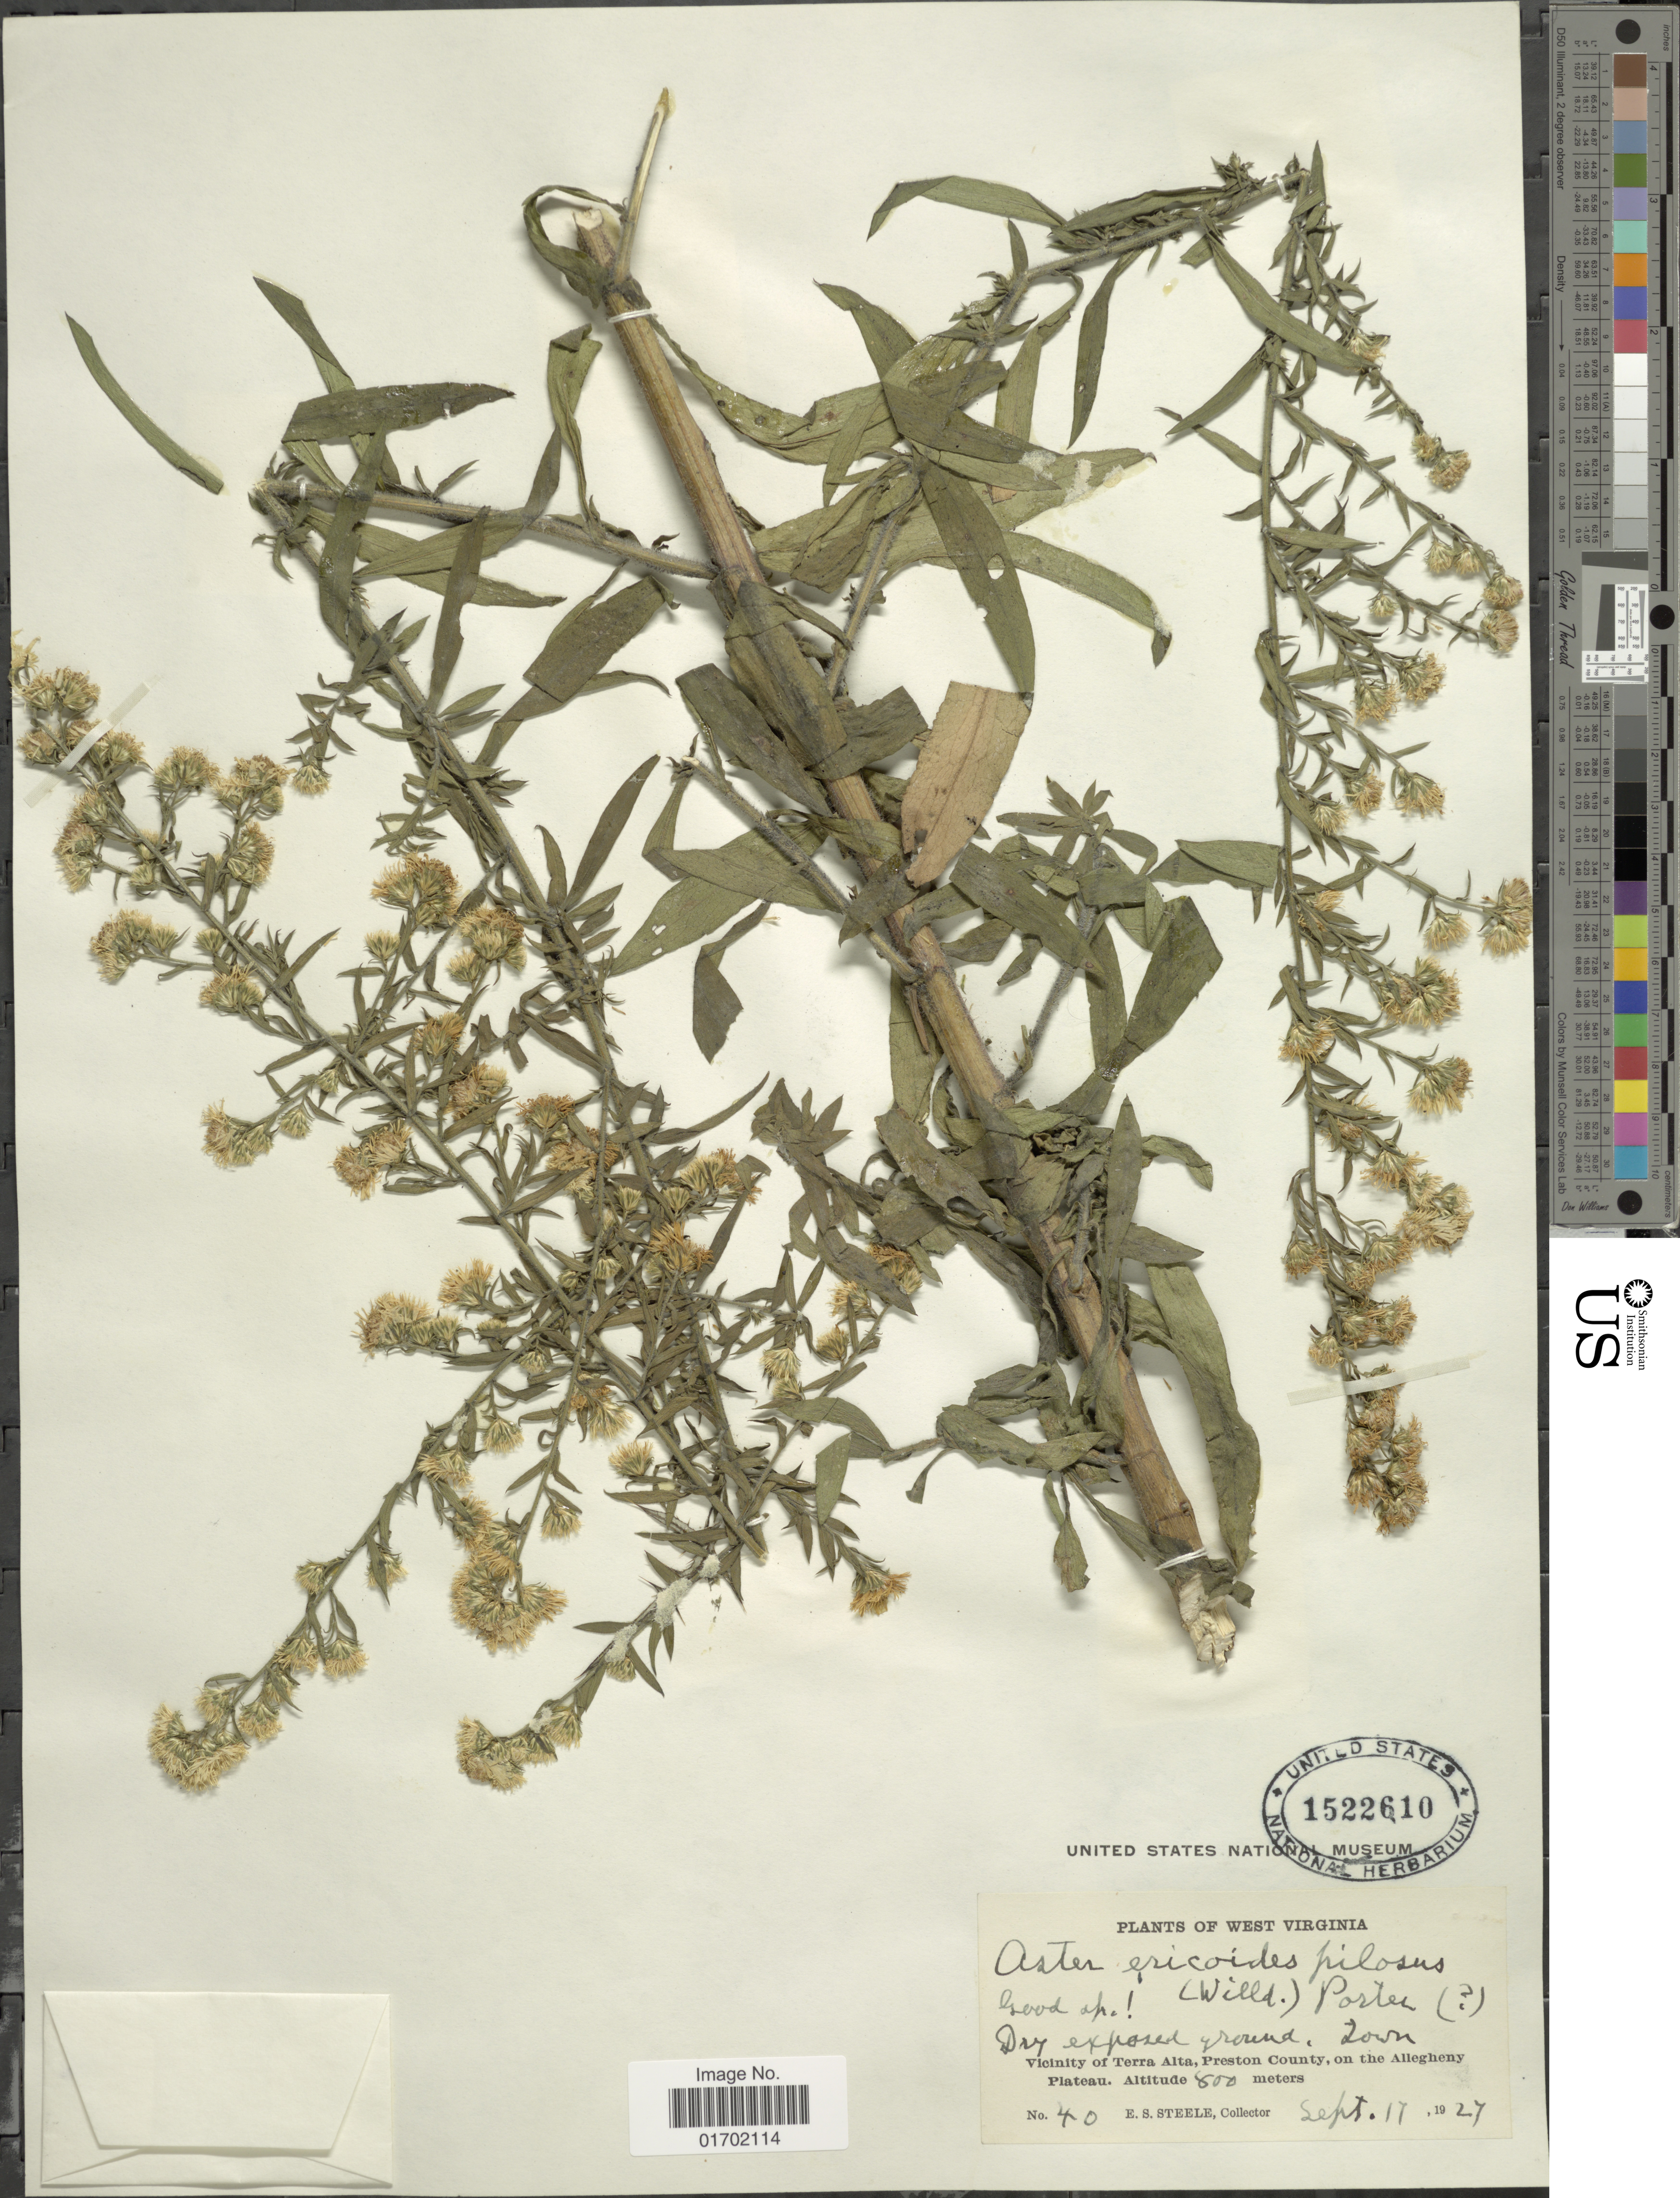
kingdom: Plantae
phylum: Tracheophyta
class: Magnoliopsida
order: Asterales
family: Asteraceae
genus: Symphyotrichum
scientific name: Symphyotrichum pilosum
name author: (Willd.) G.L. Nesom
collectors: E. Steele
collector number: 40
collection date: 1927-09-17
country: United States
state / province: West Virginia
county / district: Preston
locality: Vicinity of Terra Alta, Preston County, on the Allegheny Plateau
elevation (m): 800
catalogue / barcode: US 1522610